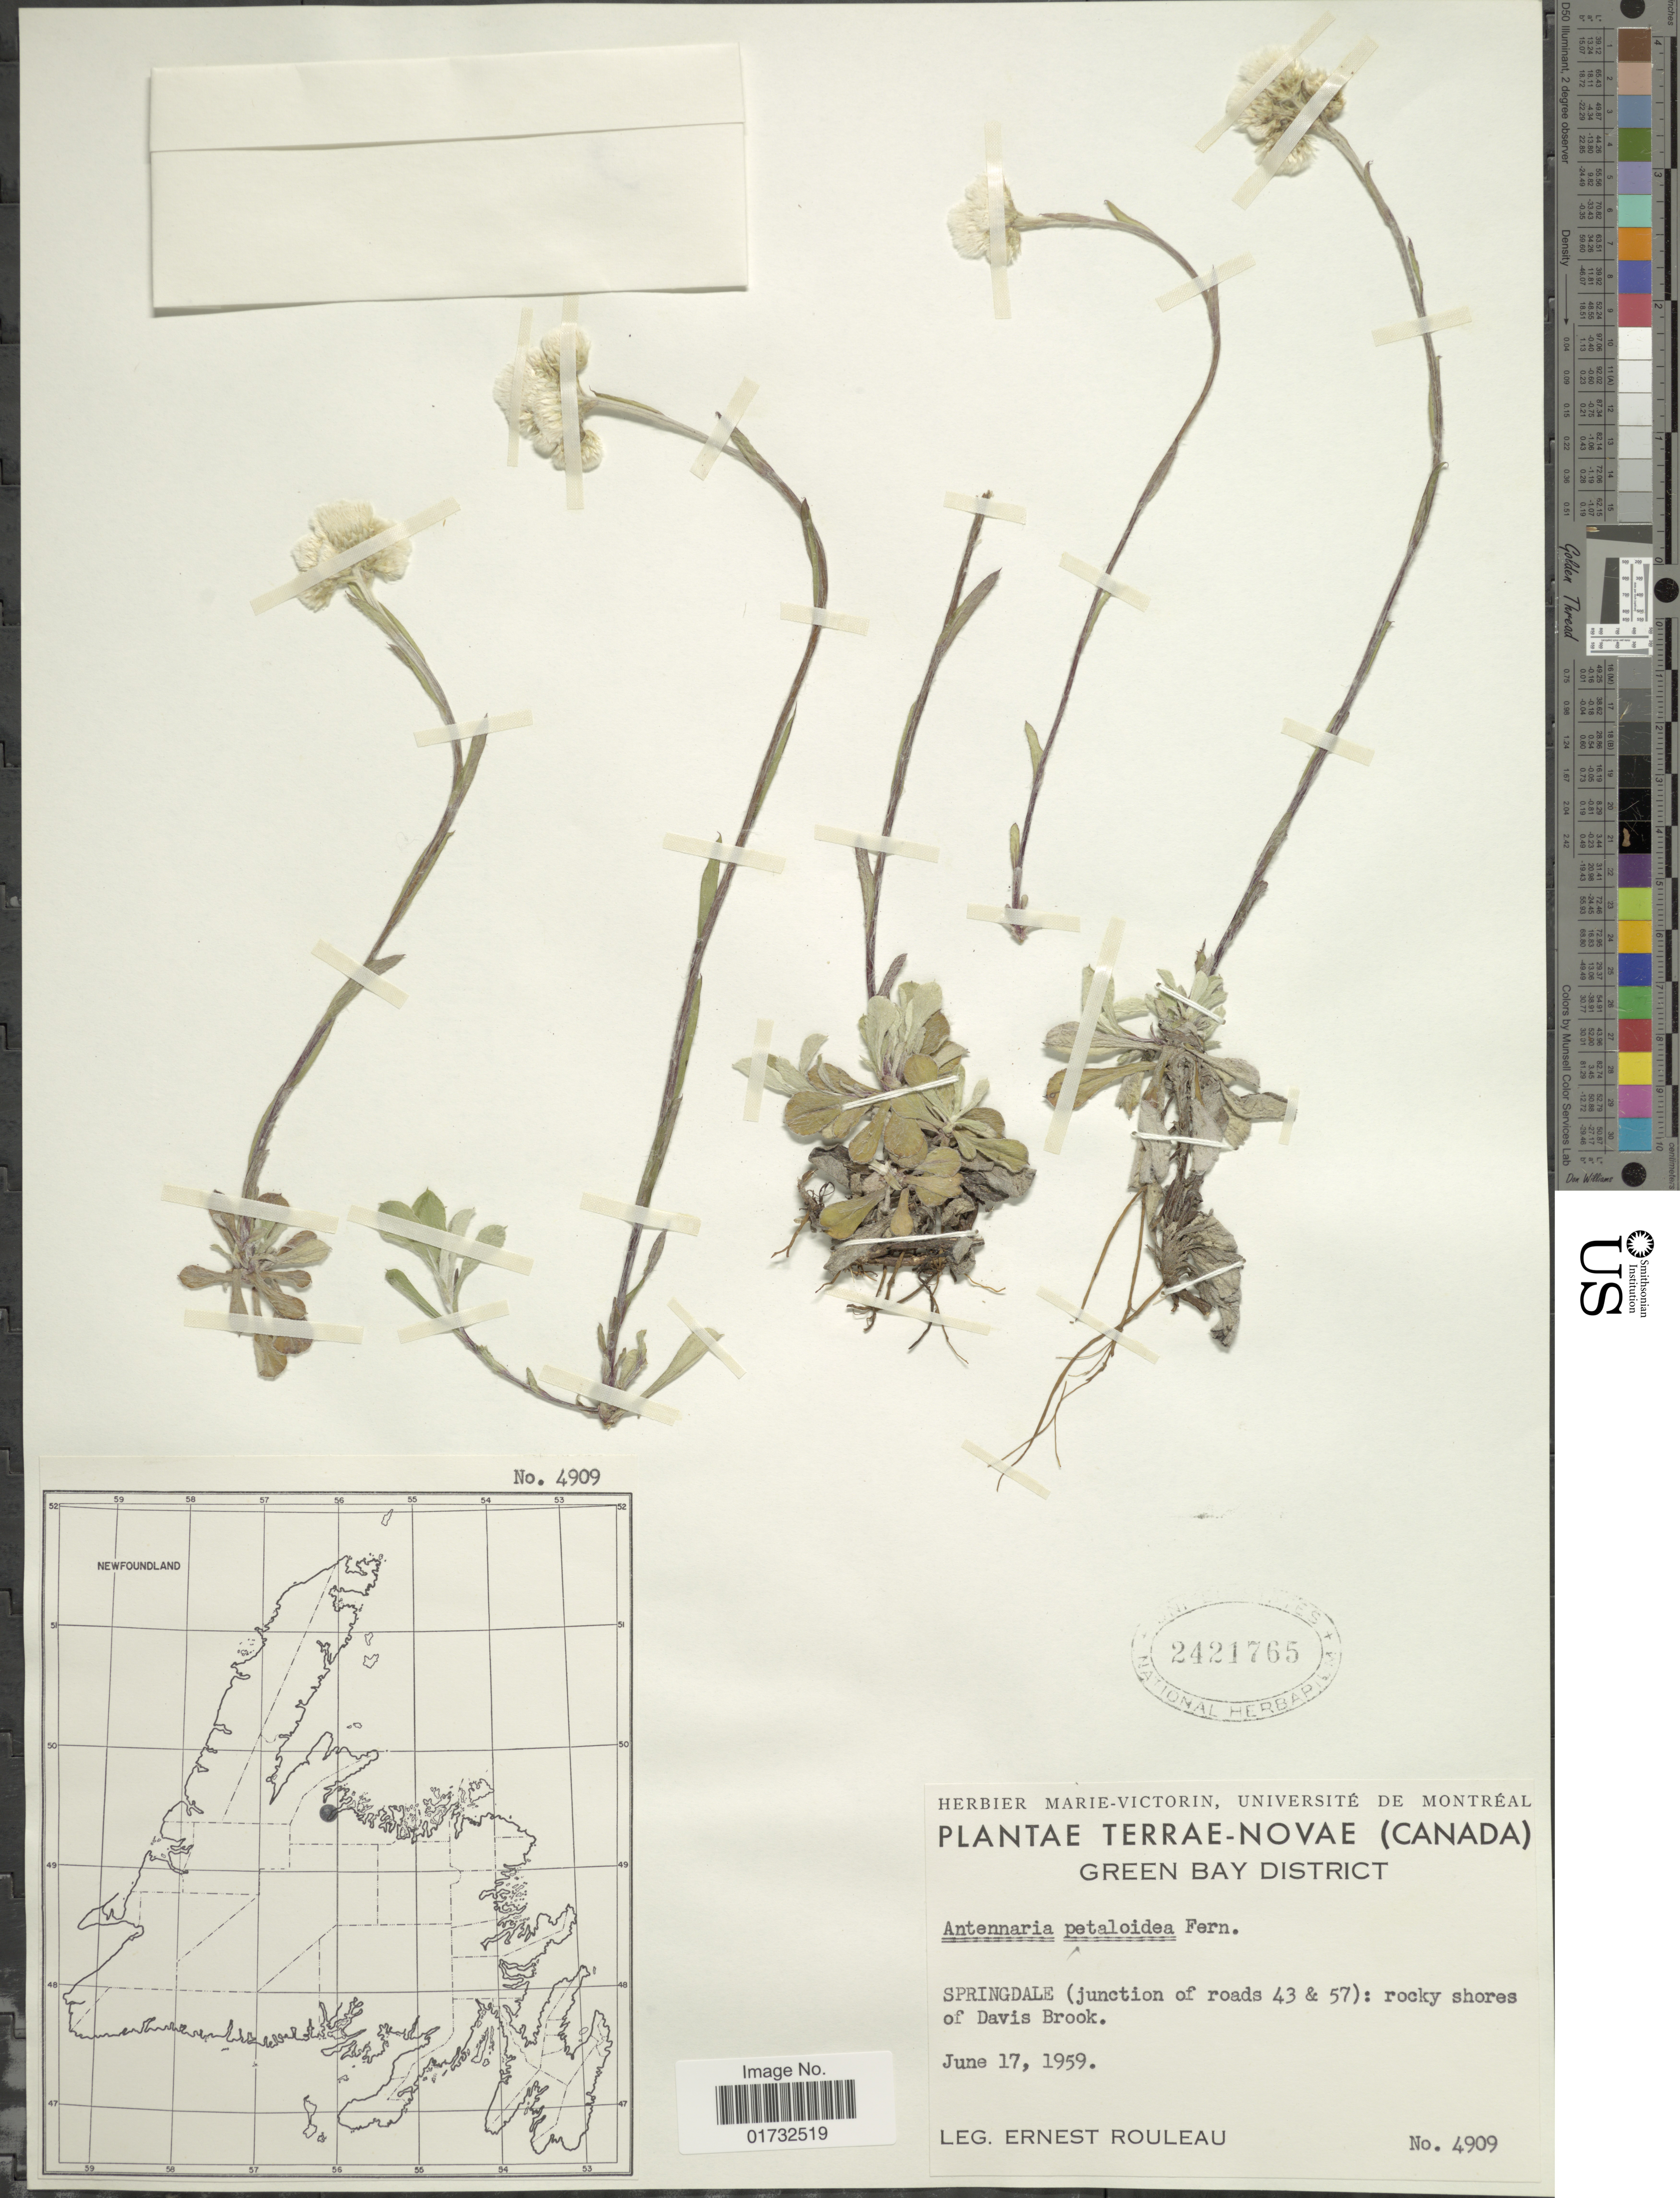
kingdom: Plantae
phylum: Tracheophyta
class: Magnoliopsida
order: Asterales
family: Asteraceae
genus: Antennaria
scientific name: Antennaria petaloidea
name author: (Fernald) Fernald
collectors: E. Rouleau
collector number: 4909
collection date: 1959-06-17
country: Canada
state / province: Newfoundland and Labrador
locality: Terrae-Novae (Green Bay District). Springdale (junction of roads 43 & 57): Davis Brook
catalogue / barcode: US 2421765